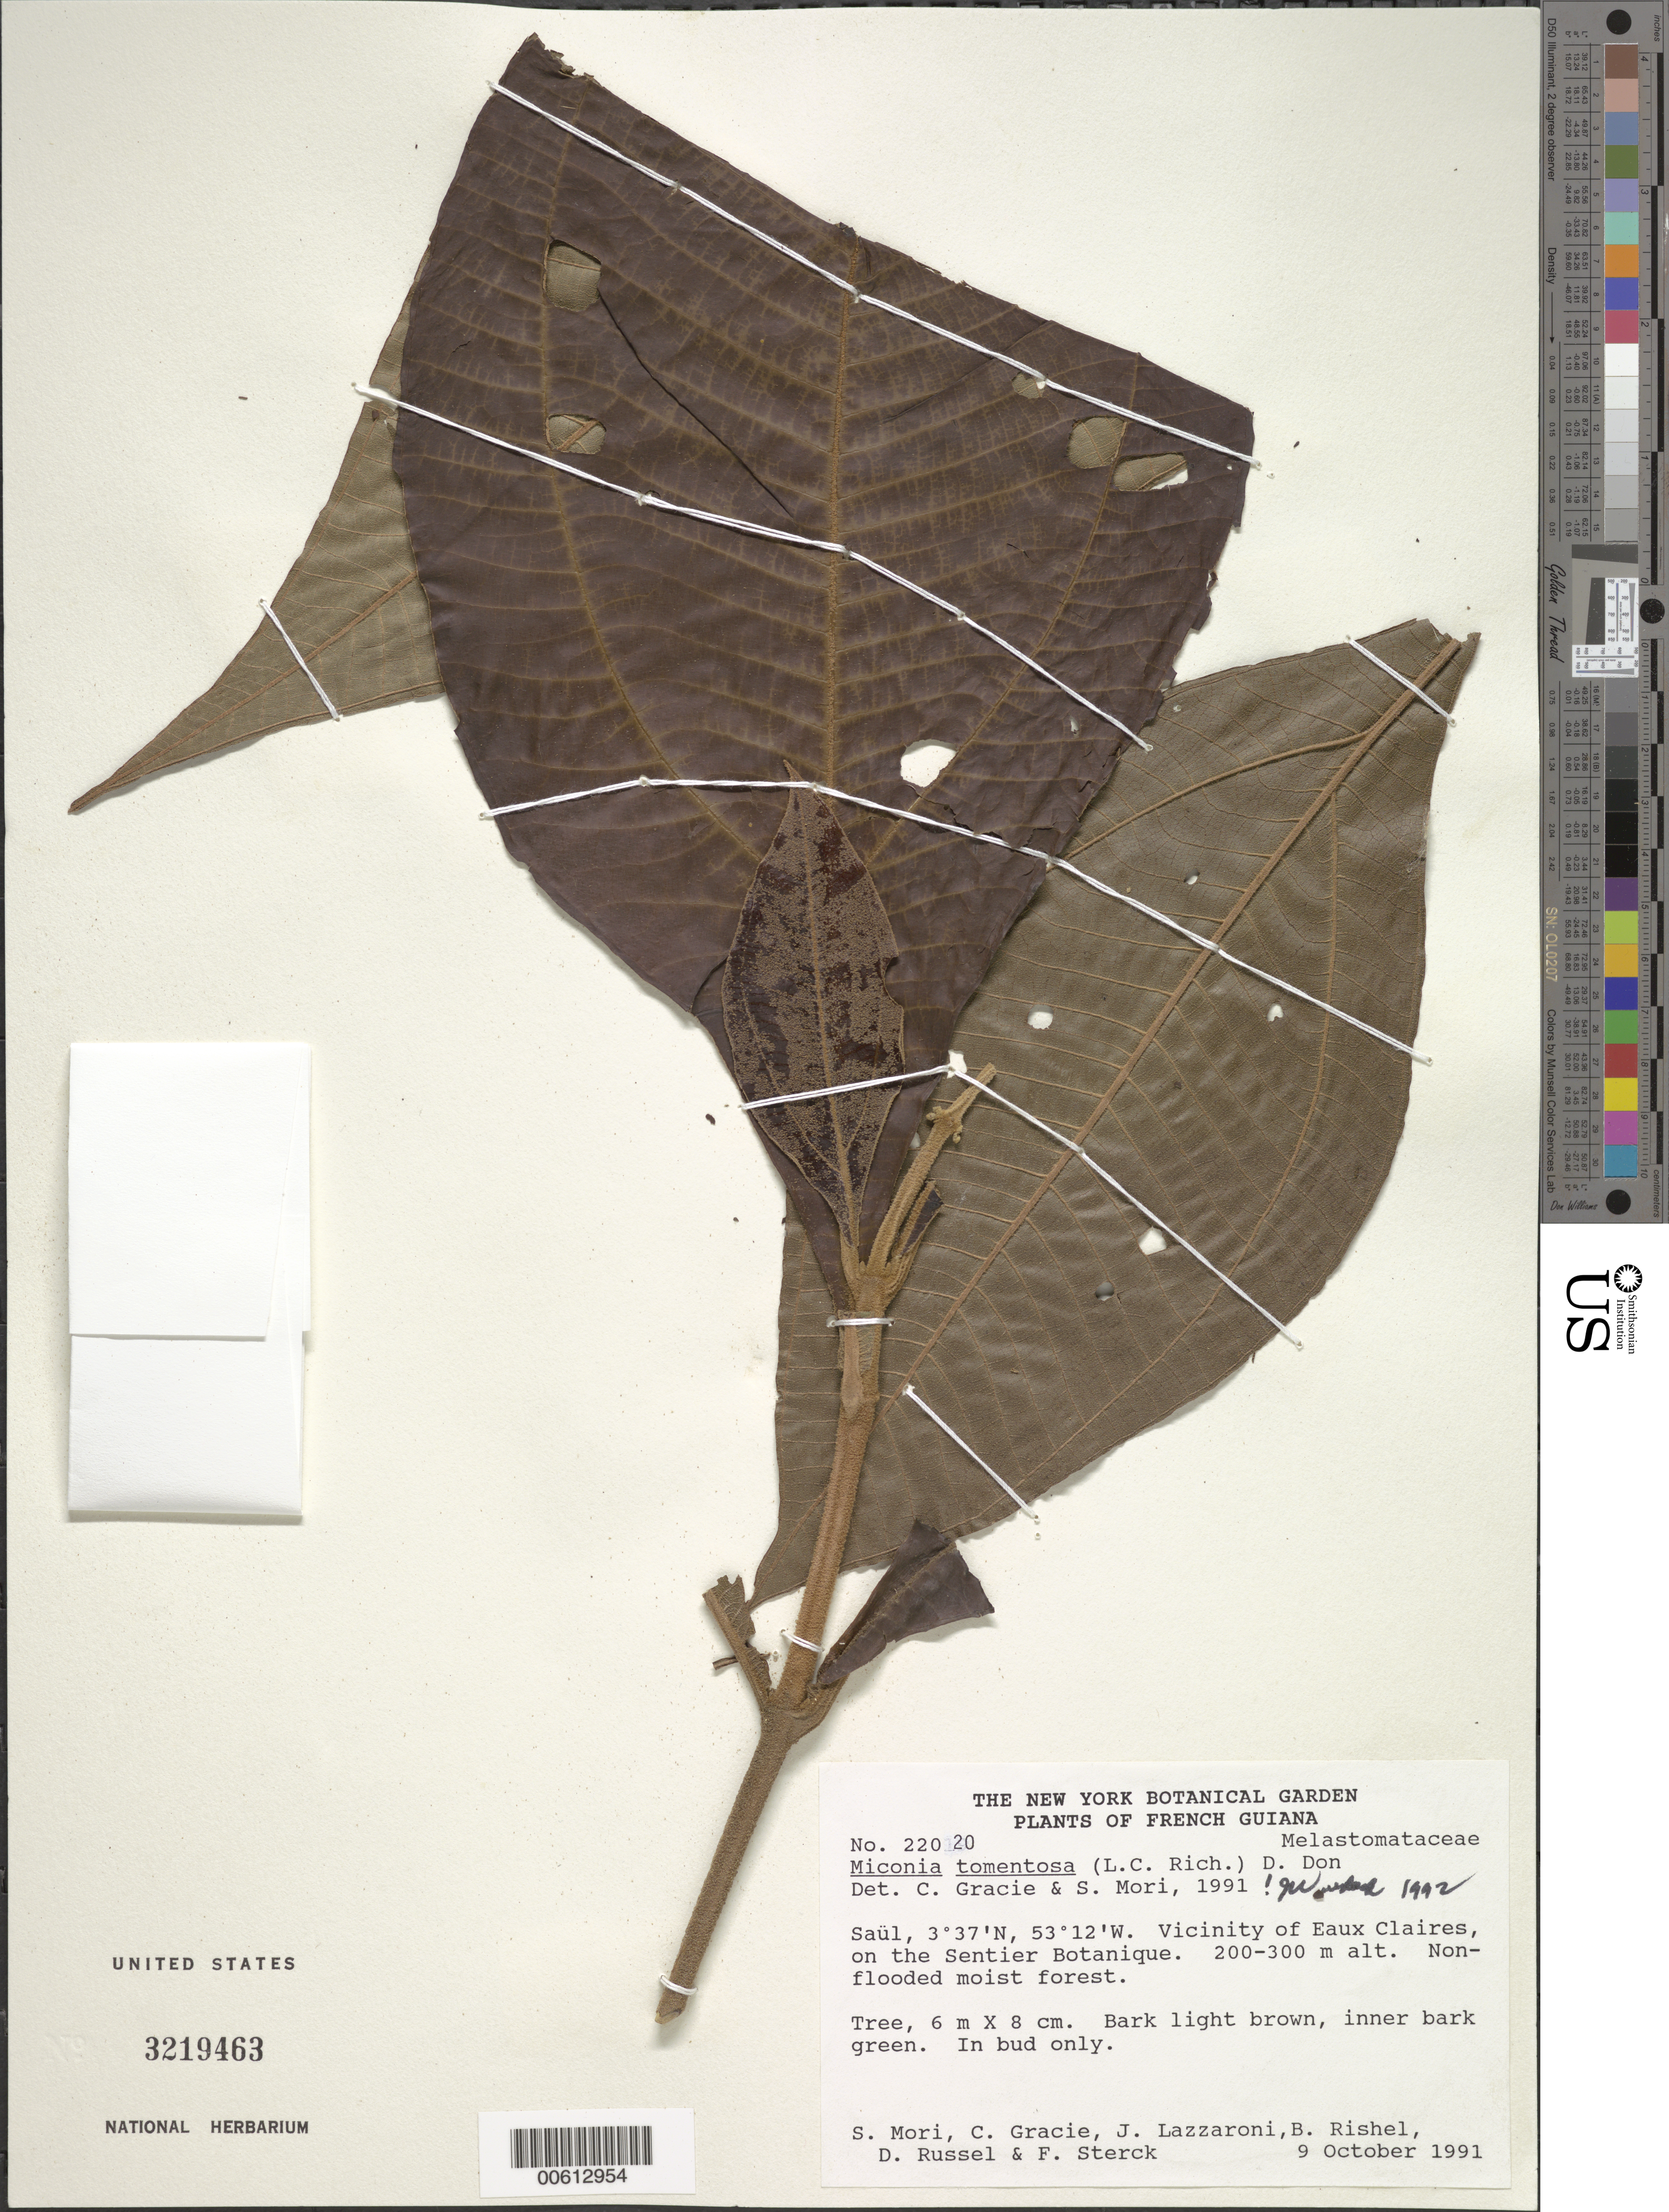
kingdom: Plantae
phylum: Tracheophyta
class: Magnoliopsida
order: Myrtales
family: Melastomataceae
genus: Miconia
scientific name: Miconia tomentosa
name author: (Rich.) D. Don ex DC.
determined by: Wurdack, John J., (US), US (UNITED STATES)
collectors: S. Mori, C. A. Gracie, J. Lazzaroni, B. Rishel, D. Russell & F. Wright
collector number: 22020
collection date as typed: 9-Oct-91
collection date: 1991-10-09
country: French Guiana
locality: Saül, vicinity of Eaux Claires, on the Sentier Botanique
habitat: Non-flooded moist forest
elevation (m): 200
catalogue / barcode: US 3219463